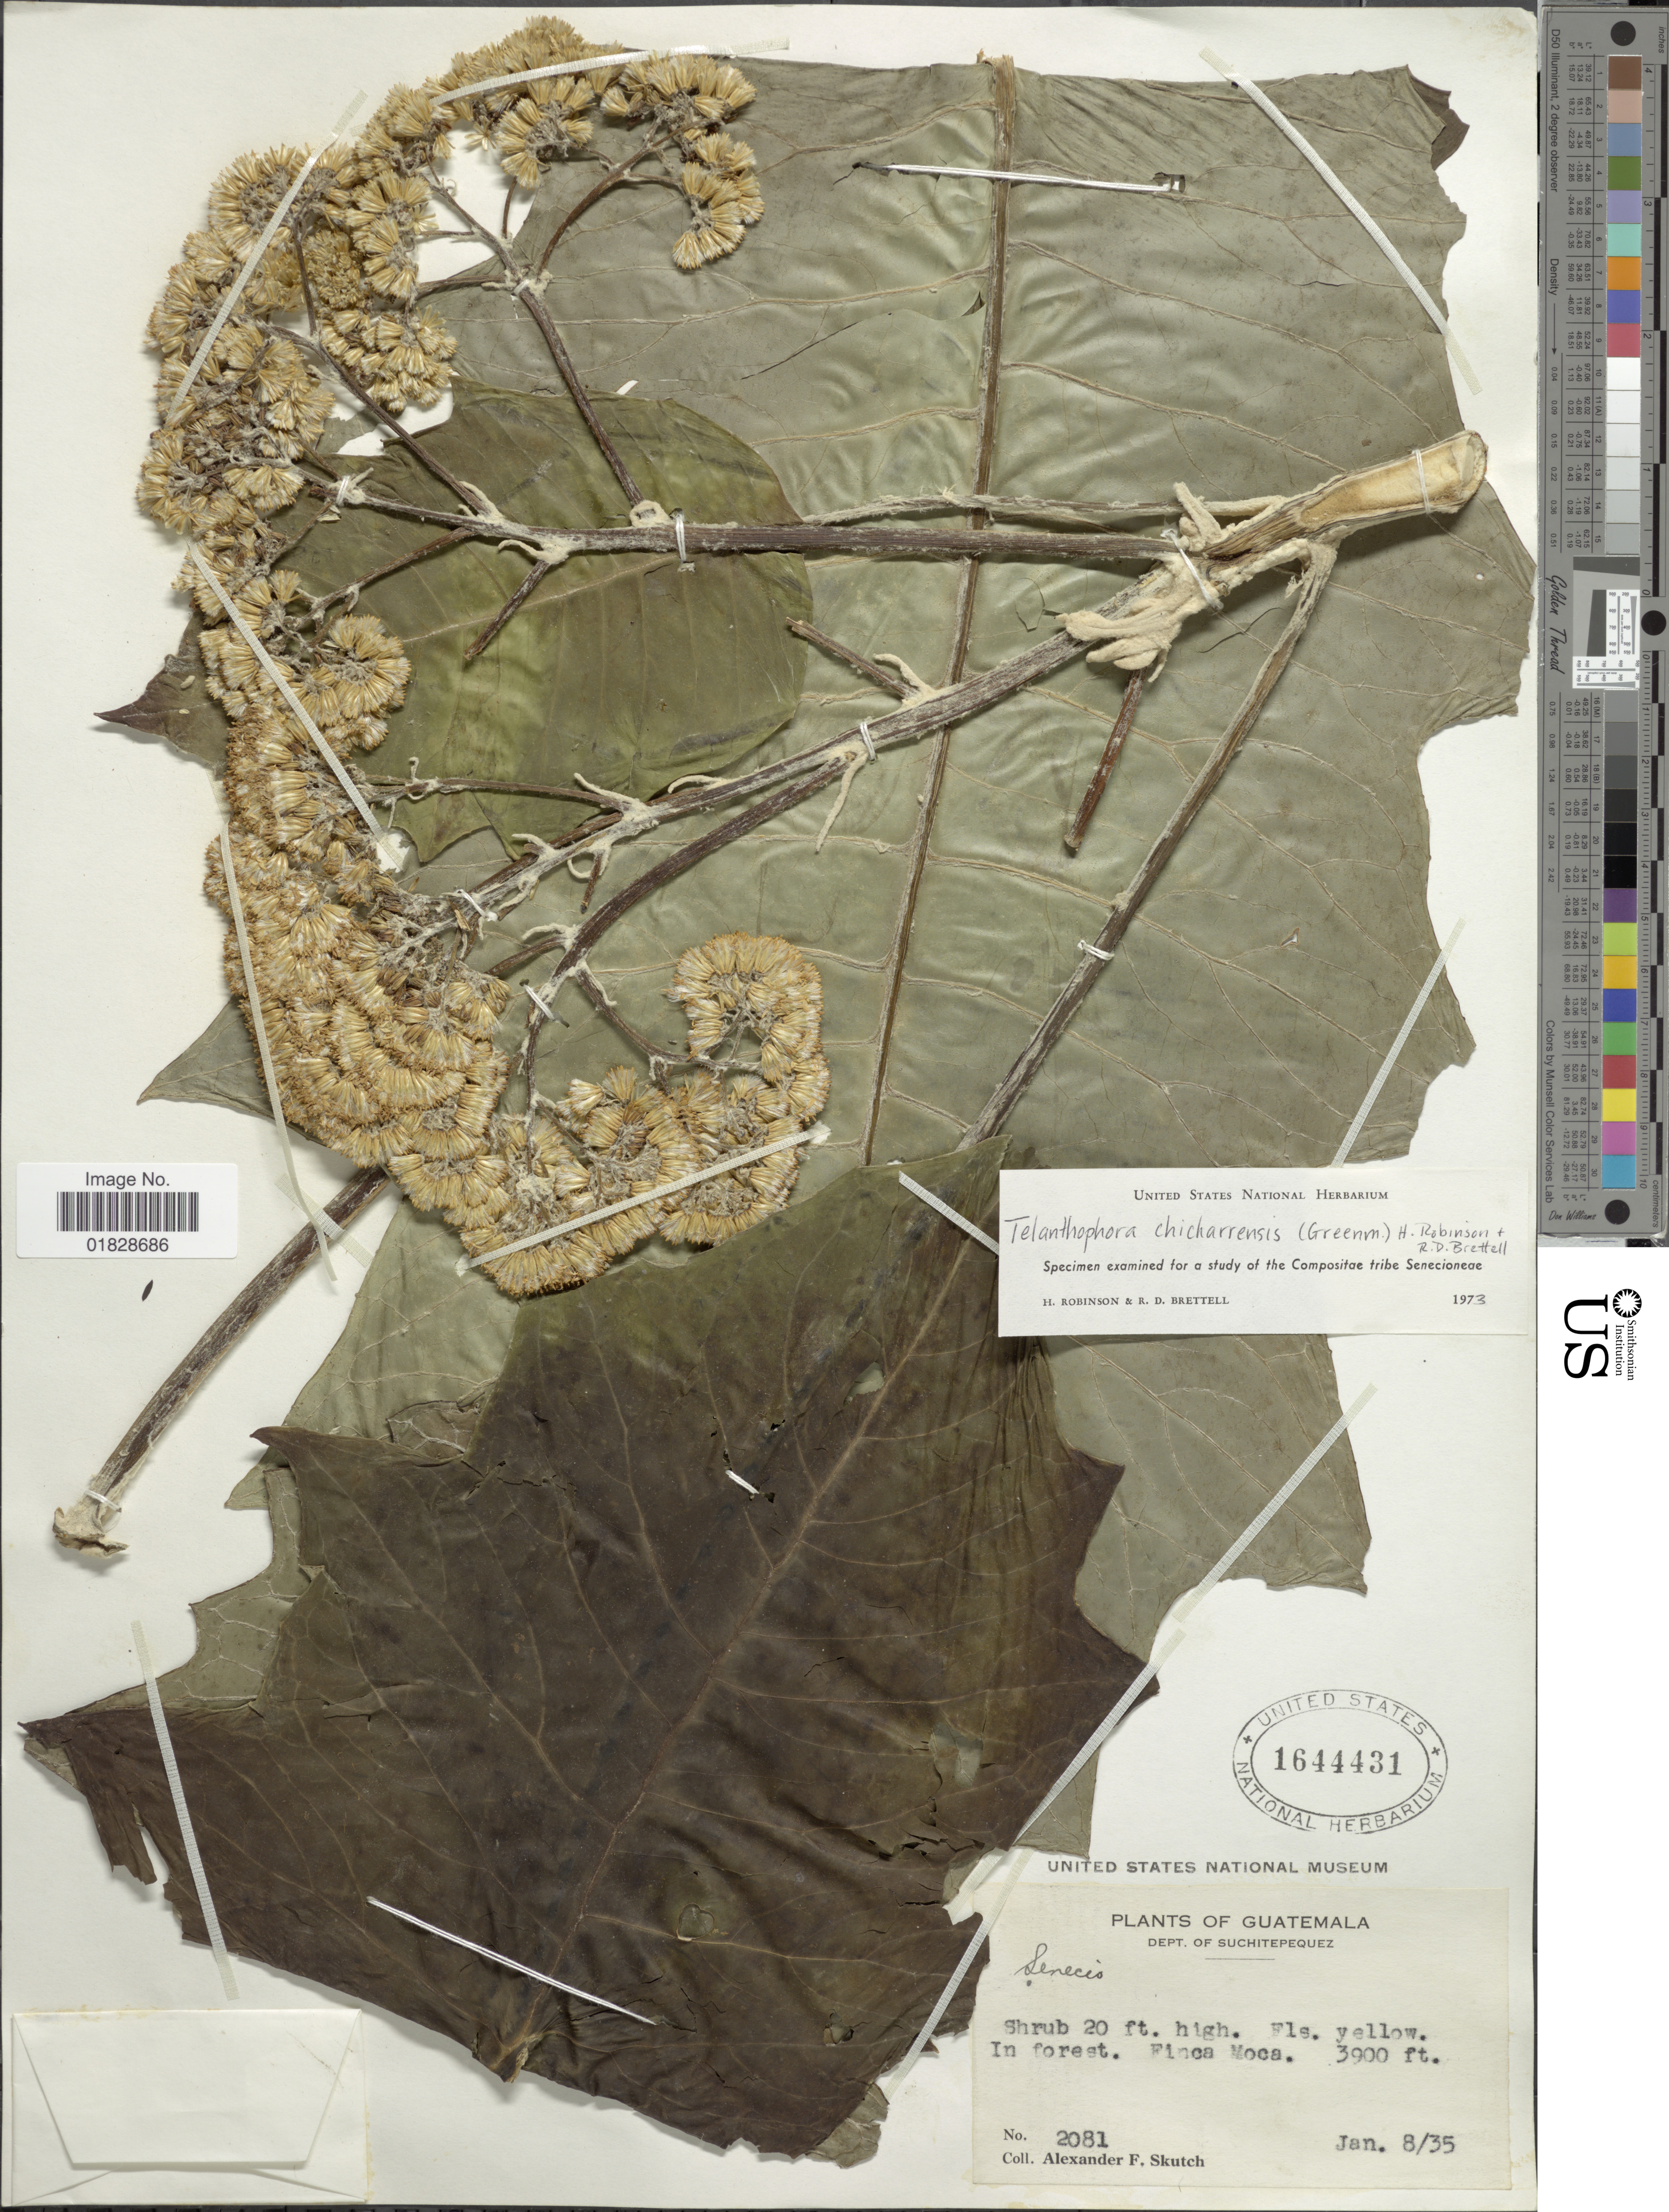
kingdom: Plantae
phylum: Tracheophyta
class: Magnoliopsida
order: Asterales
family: Asteraceae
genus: Telanthophora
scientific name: Telanthophora chicharrensis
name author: (Greenm.) H. Rob. & Brettell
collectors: A. F. Skutch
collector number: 2081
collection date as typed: Transcribed d/m/y: 8/1/35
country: Guatemala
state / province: Suchitepéquez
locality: Dept. of Suchitepequez. In forest. Finca Moca.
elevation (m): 1189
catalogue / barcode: US 1644431